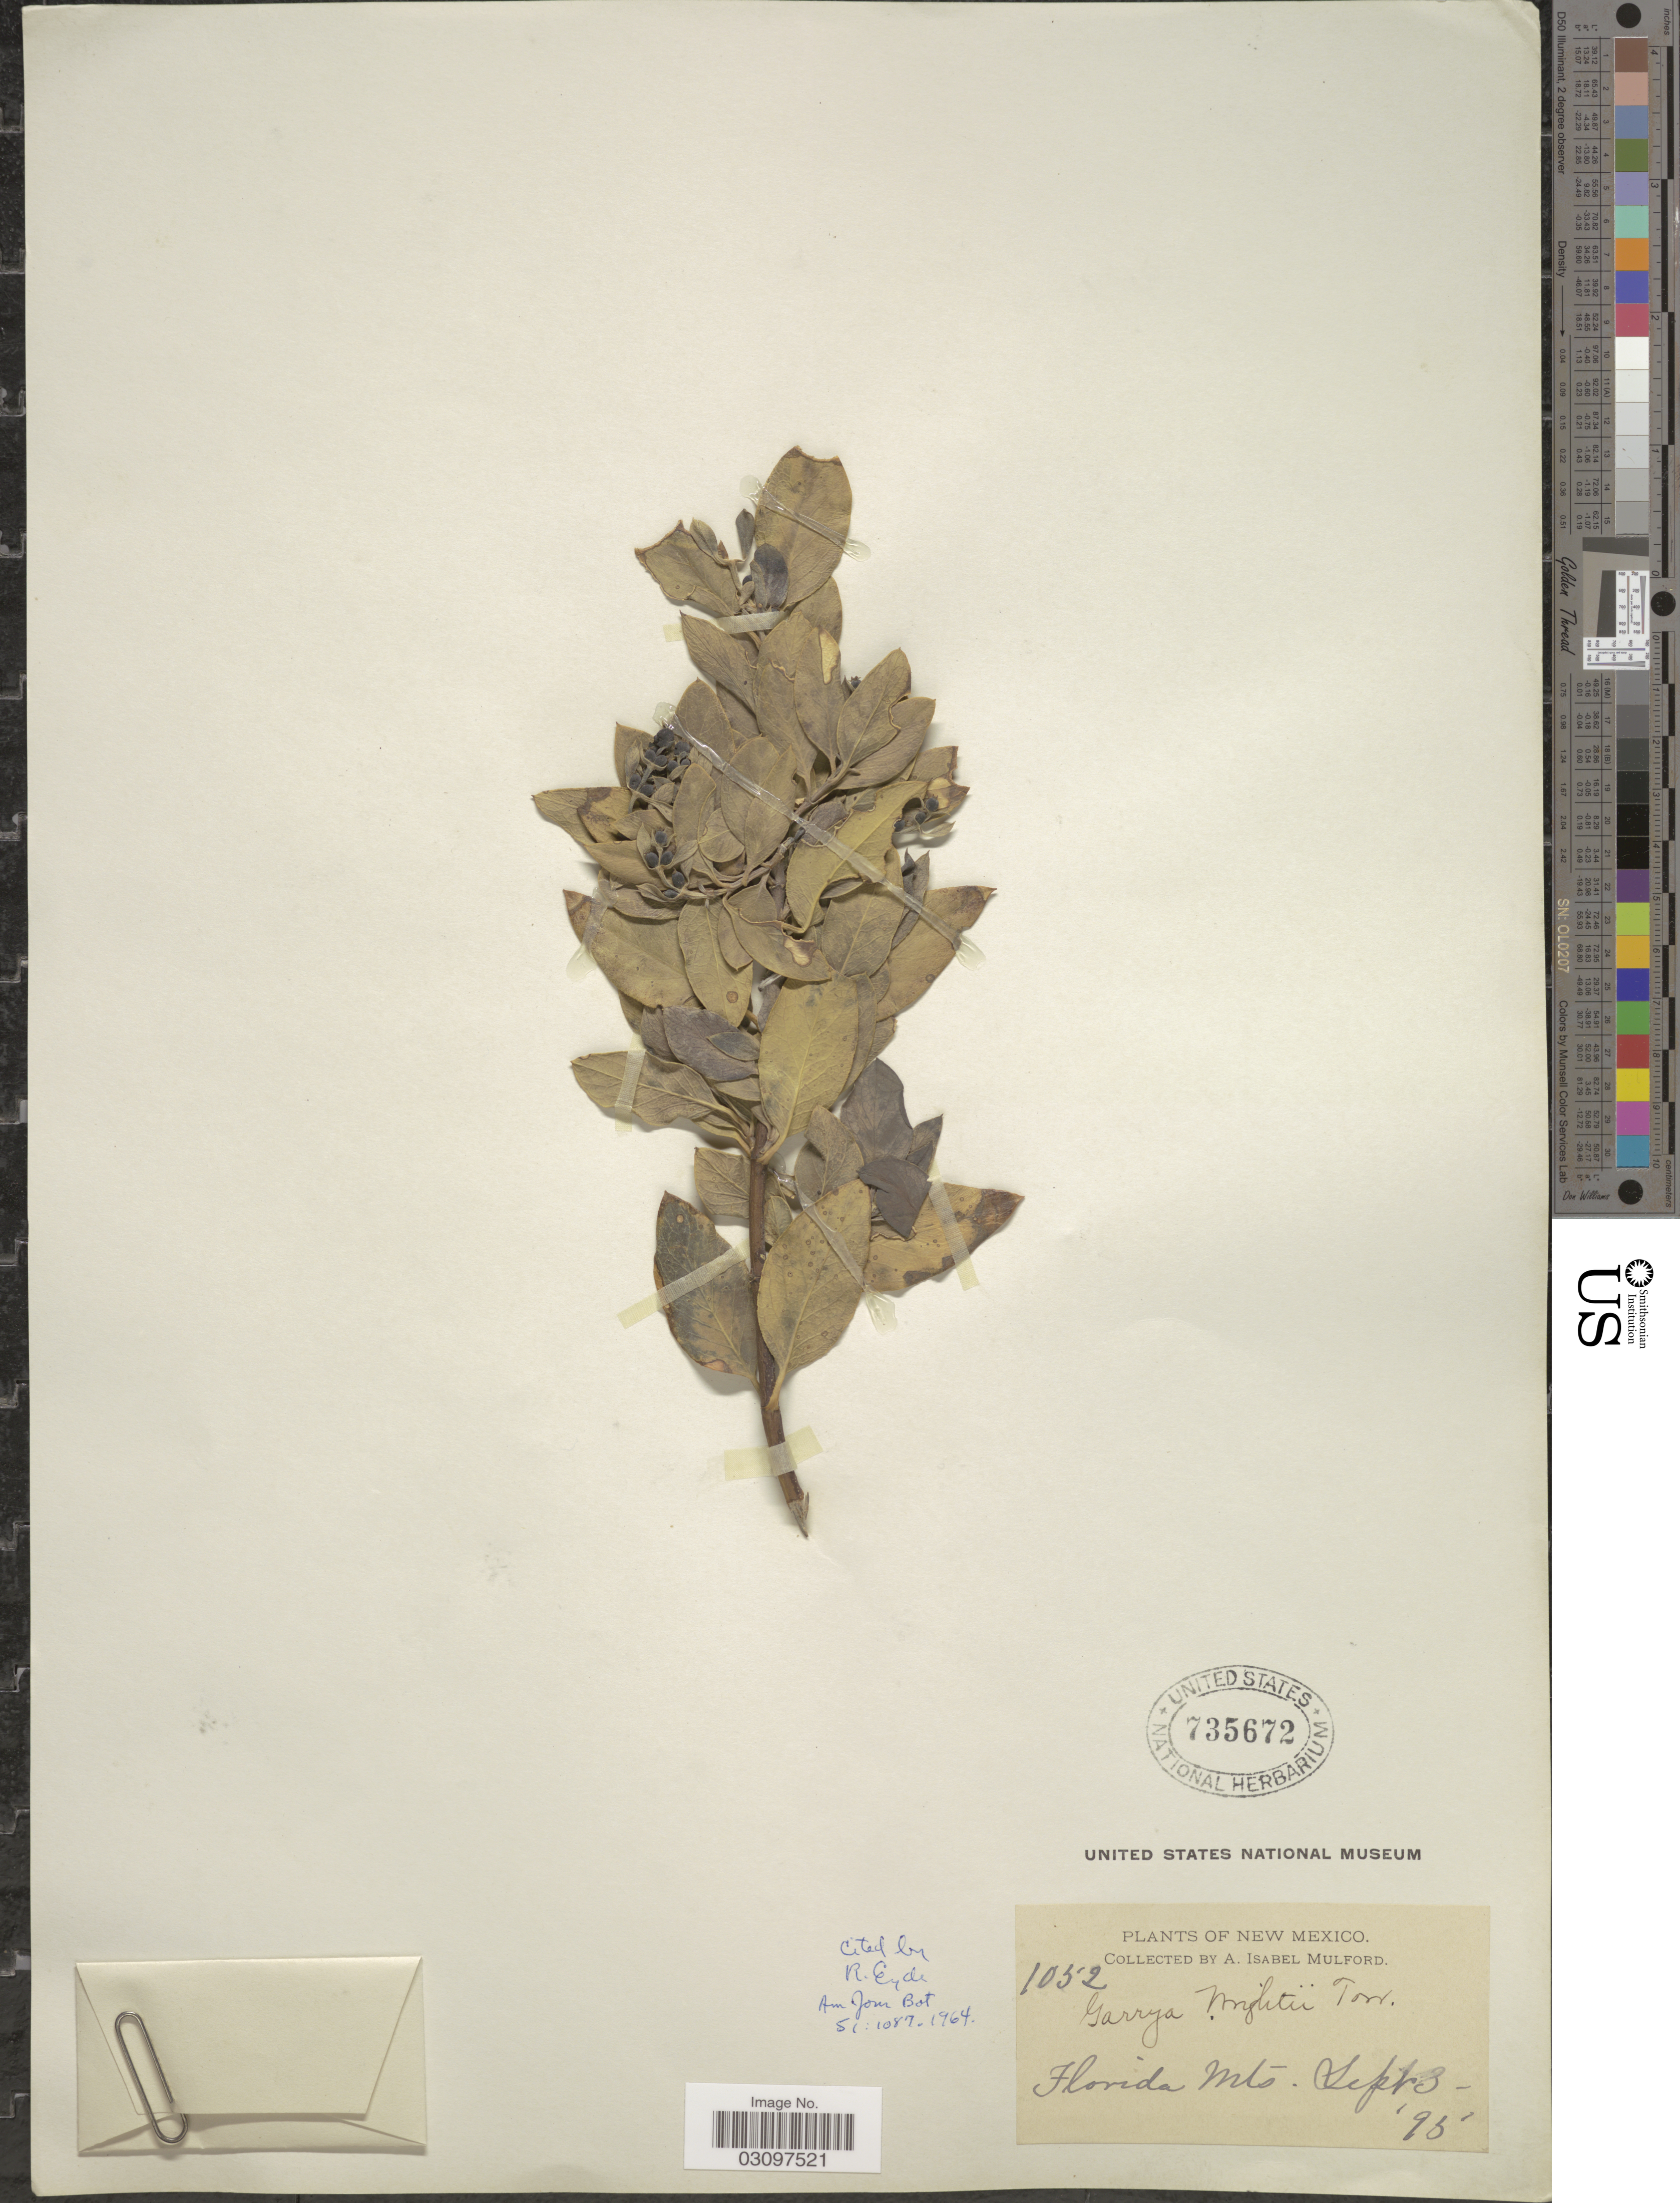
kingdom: Plantae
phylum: Tracheophyta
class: Magnoliopsida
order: Garryales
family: Garryaceae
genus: Garrya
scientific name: Garrya wrightii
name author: Torr.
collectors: A. Mulford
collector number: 1052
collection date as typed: Transcribed d/m/y: 3/9/95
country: United States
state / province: New Mexico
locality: Florida Mts.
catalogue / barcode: US 735672